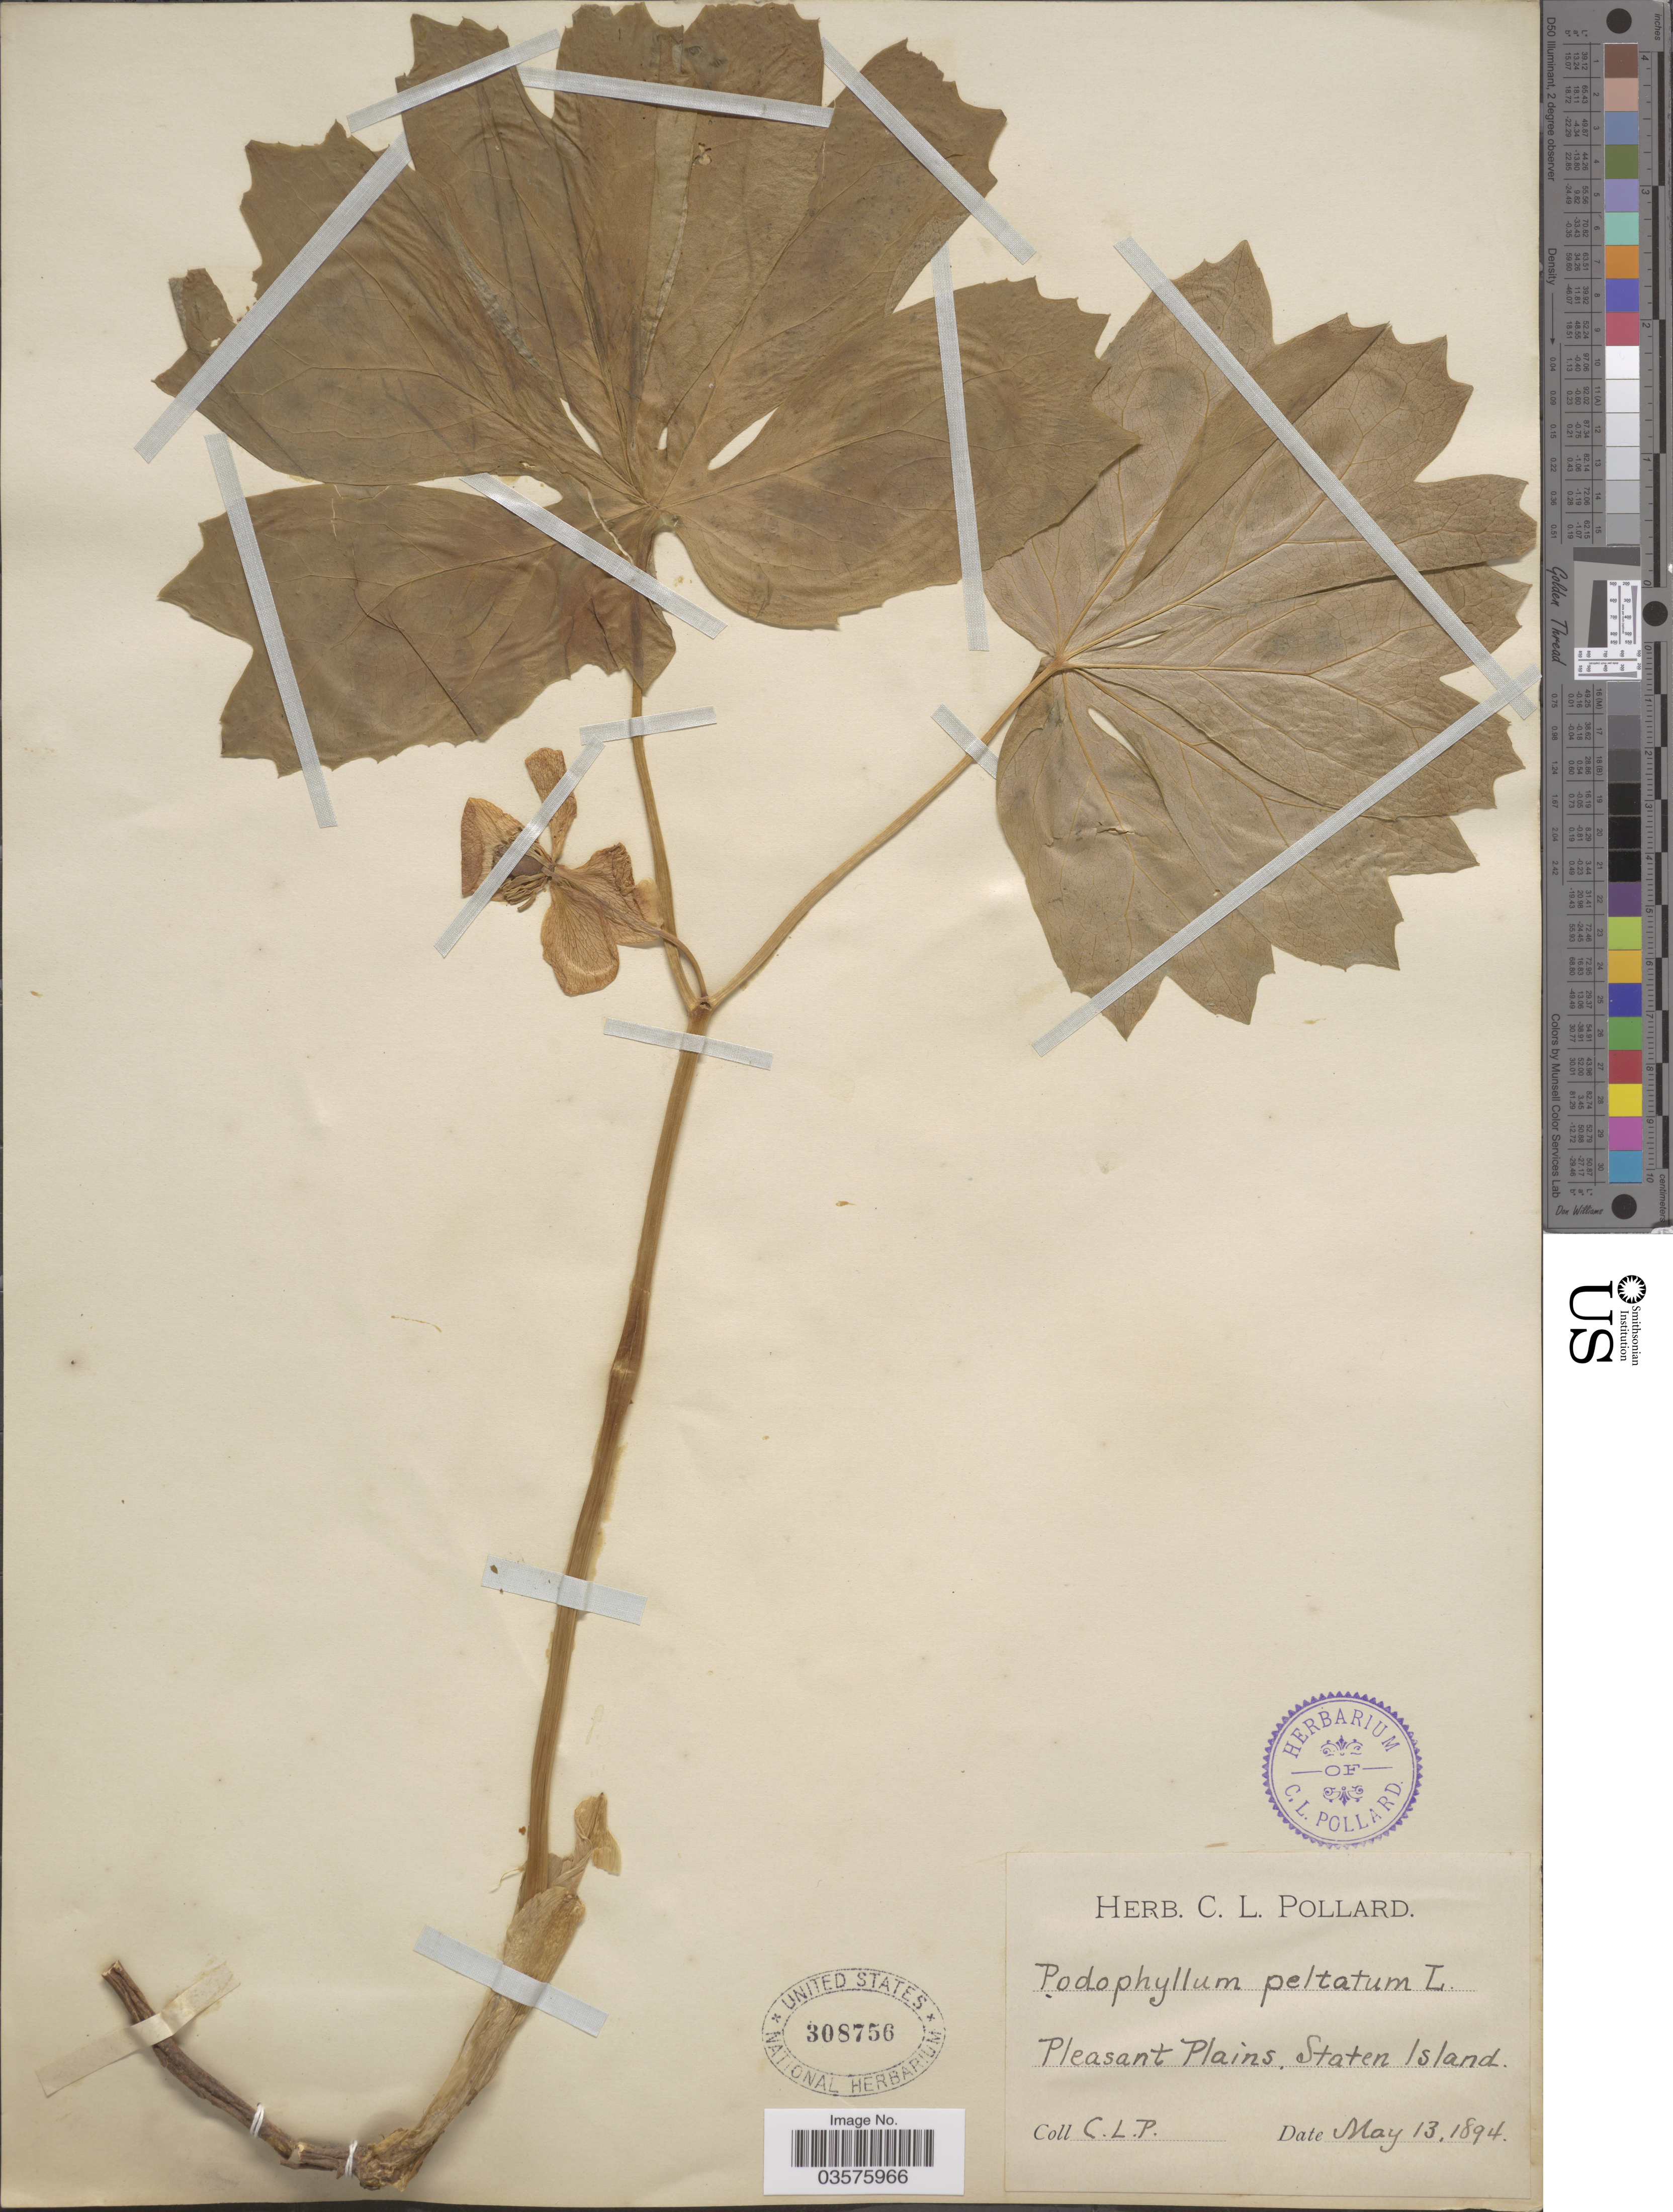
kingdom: Plantae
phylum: Tracheophyta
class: Magnoliopsida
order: Ranunculales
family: Berberidaceae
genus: Podophyllum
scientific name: Podophyllum peltatum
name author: L.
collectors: C. L. Pollard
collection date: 1894-05-13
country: United States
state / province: New York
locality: Pleasant Plains, Staten Island.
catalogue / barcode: US 308756